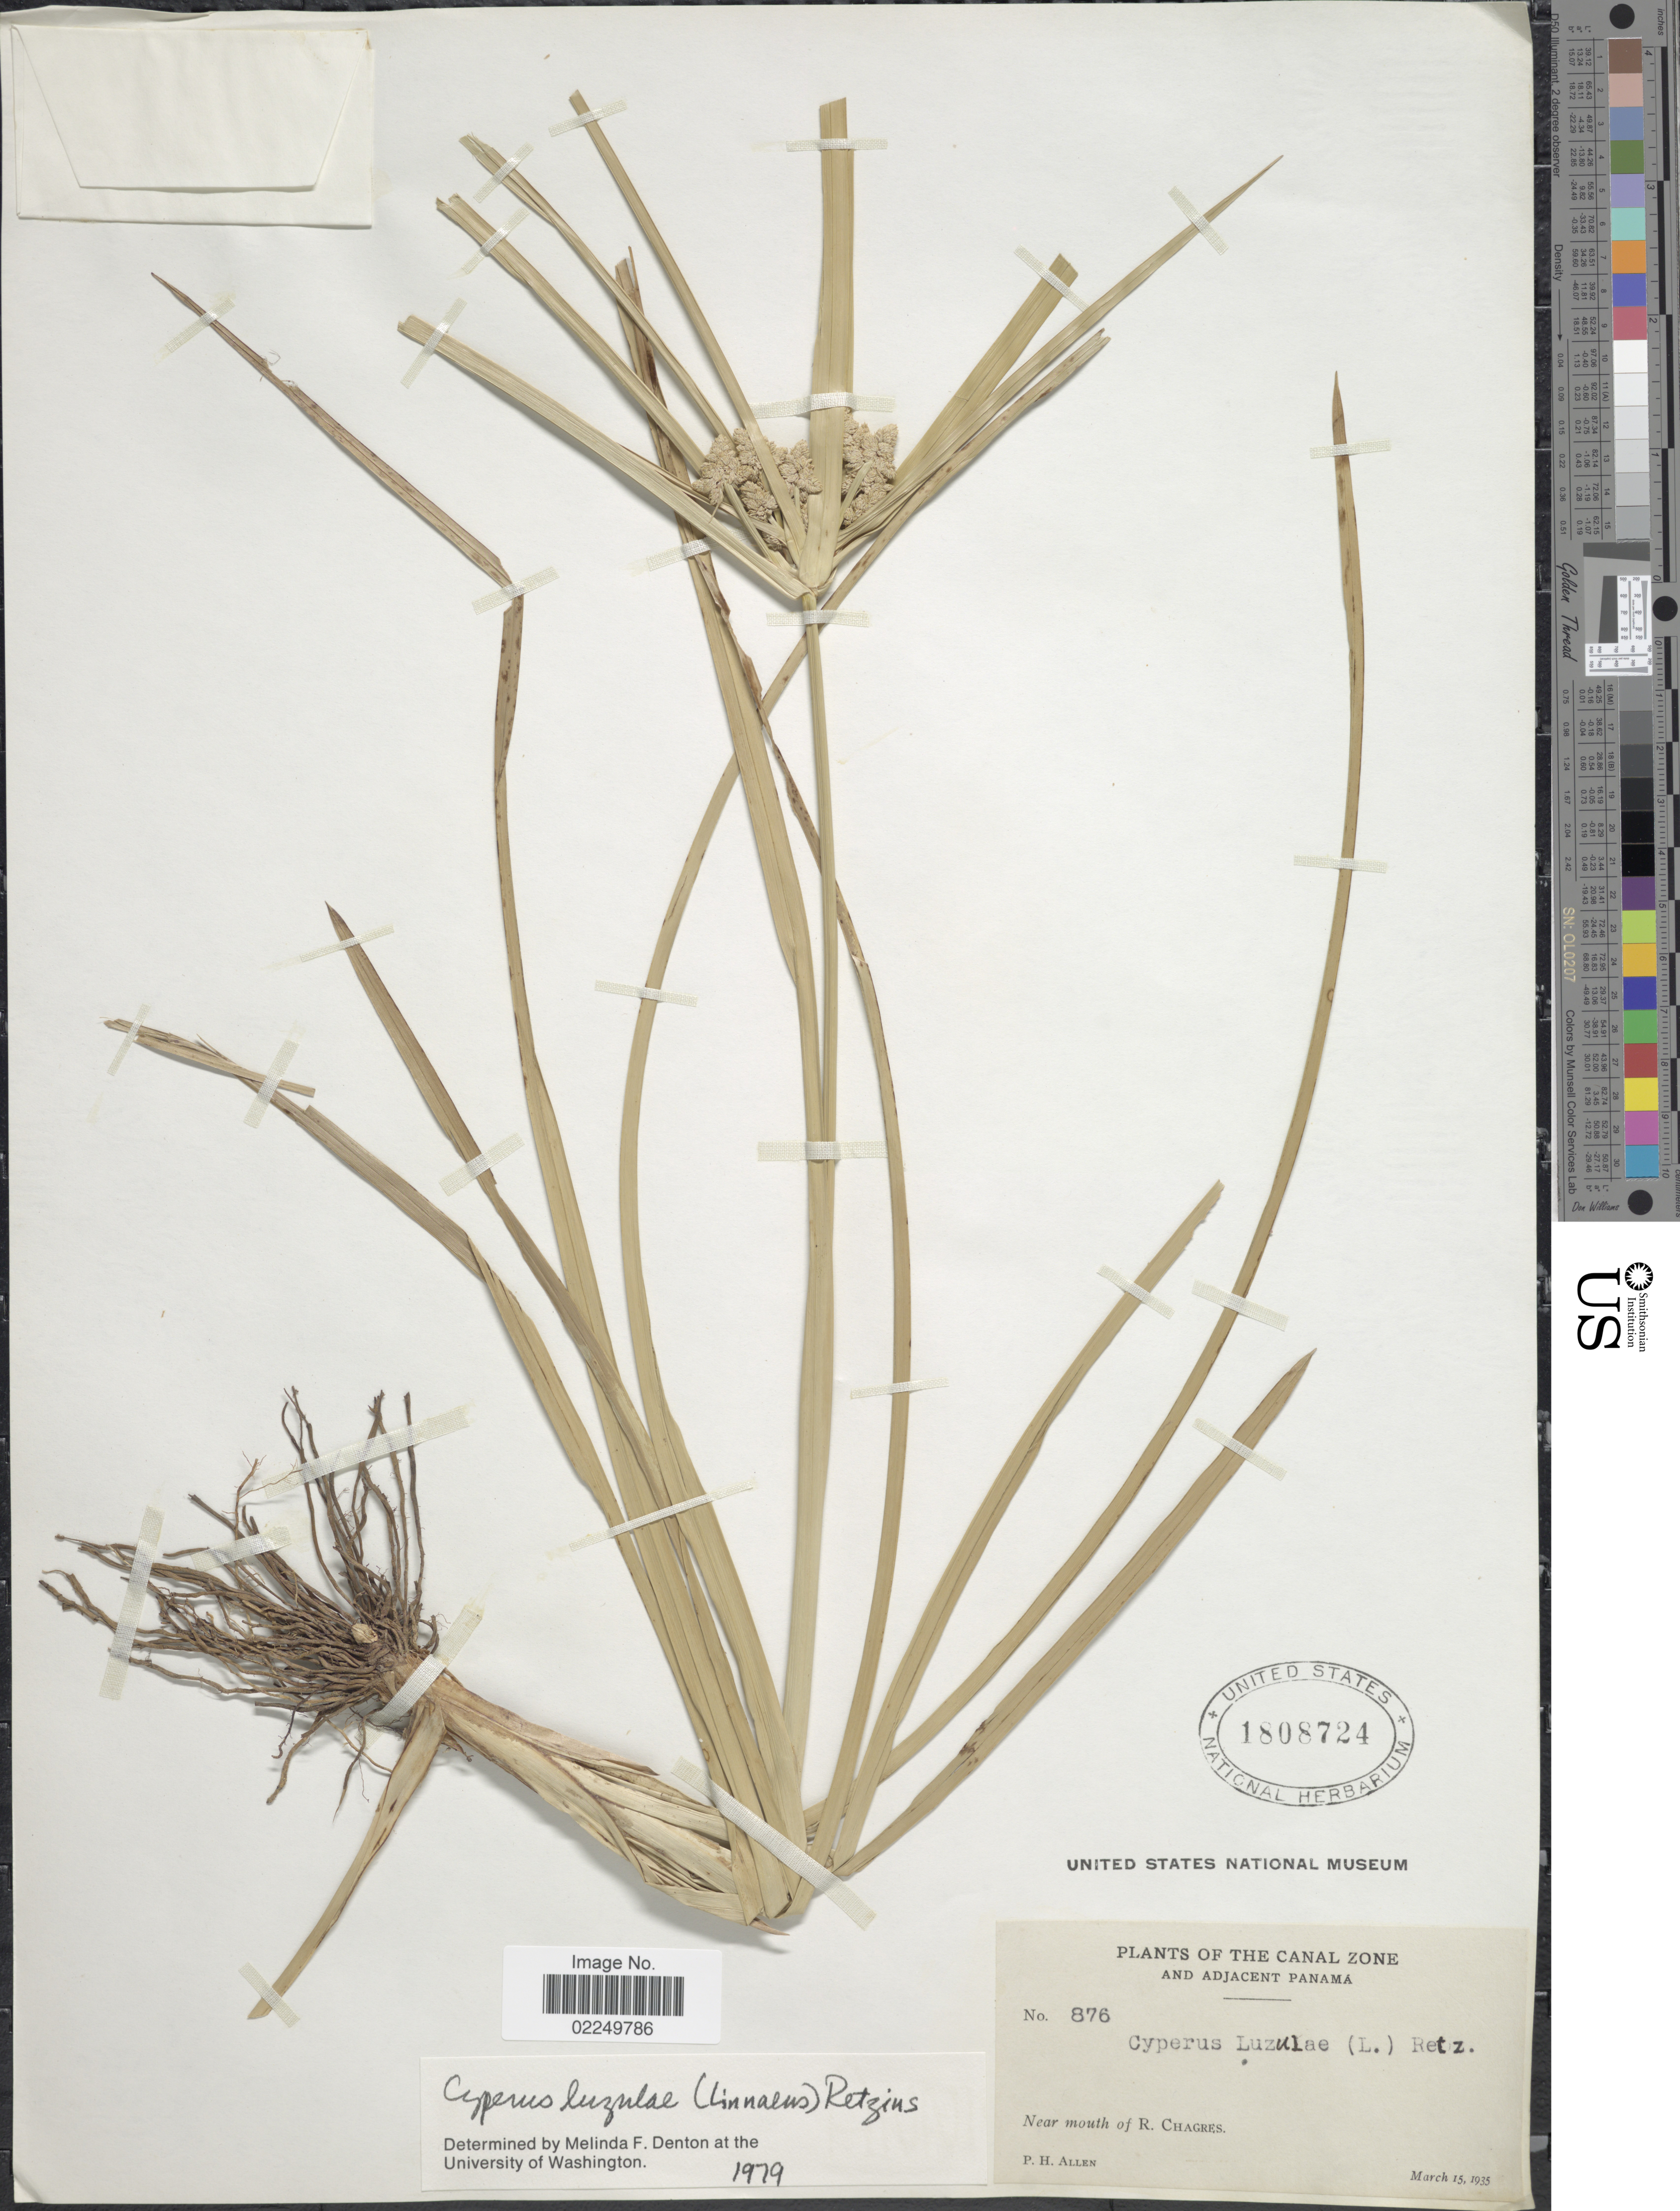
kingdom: Plantae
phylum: Tracheophyta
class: Liliopsida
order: Poales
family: Cyperaceae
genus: Cyperus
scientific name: Cyperus luzulae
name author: (L.) Rottb. ex Retz.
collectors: P. H. Allen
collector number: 876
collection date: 1935-03-15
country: Panama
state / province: Colón / Panamá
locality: The Canal Zone and Adjacent Panama, Near mouth of R. Chagres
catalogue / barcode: US 1808724